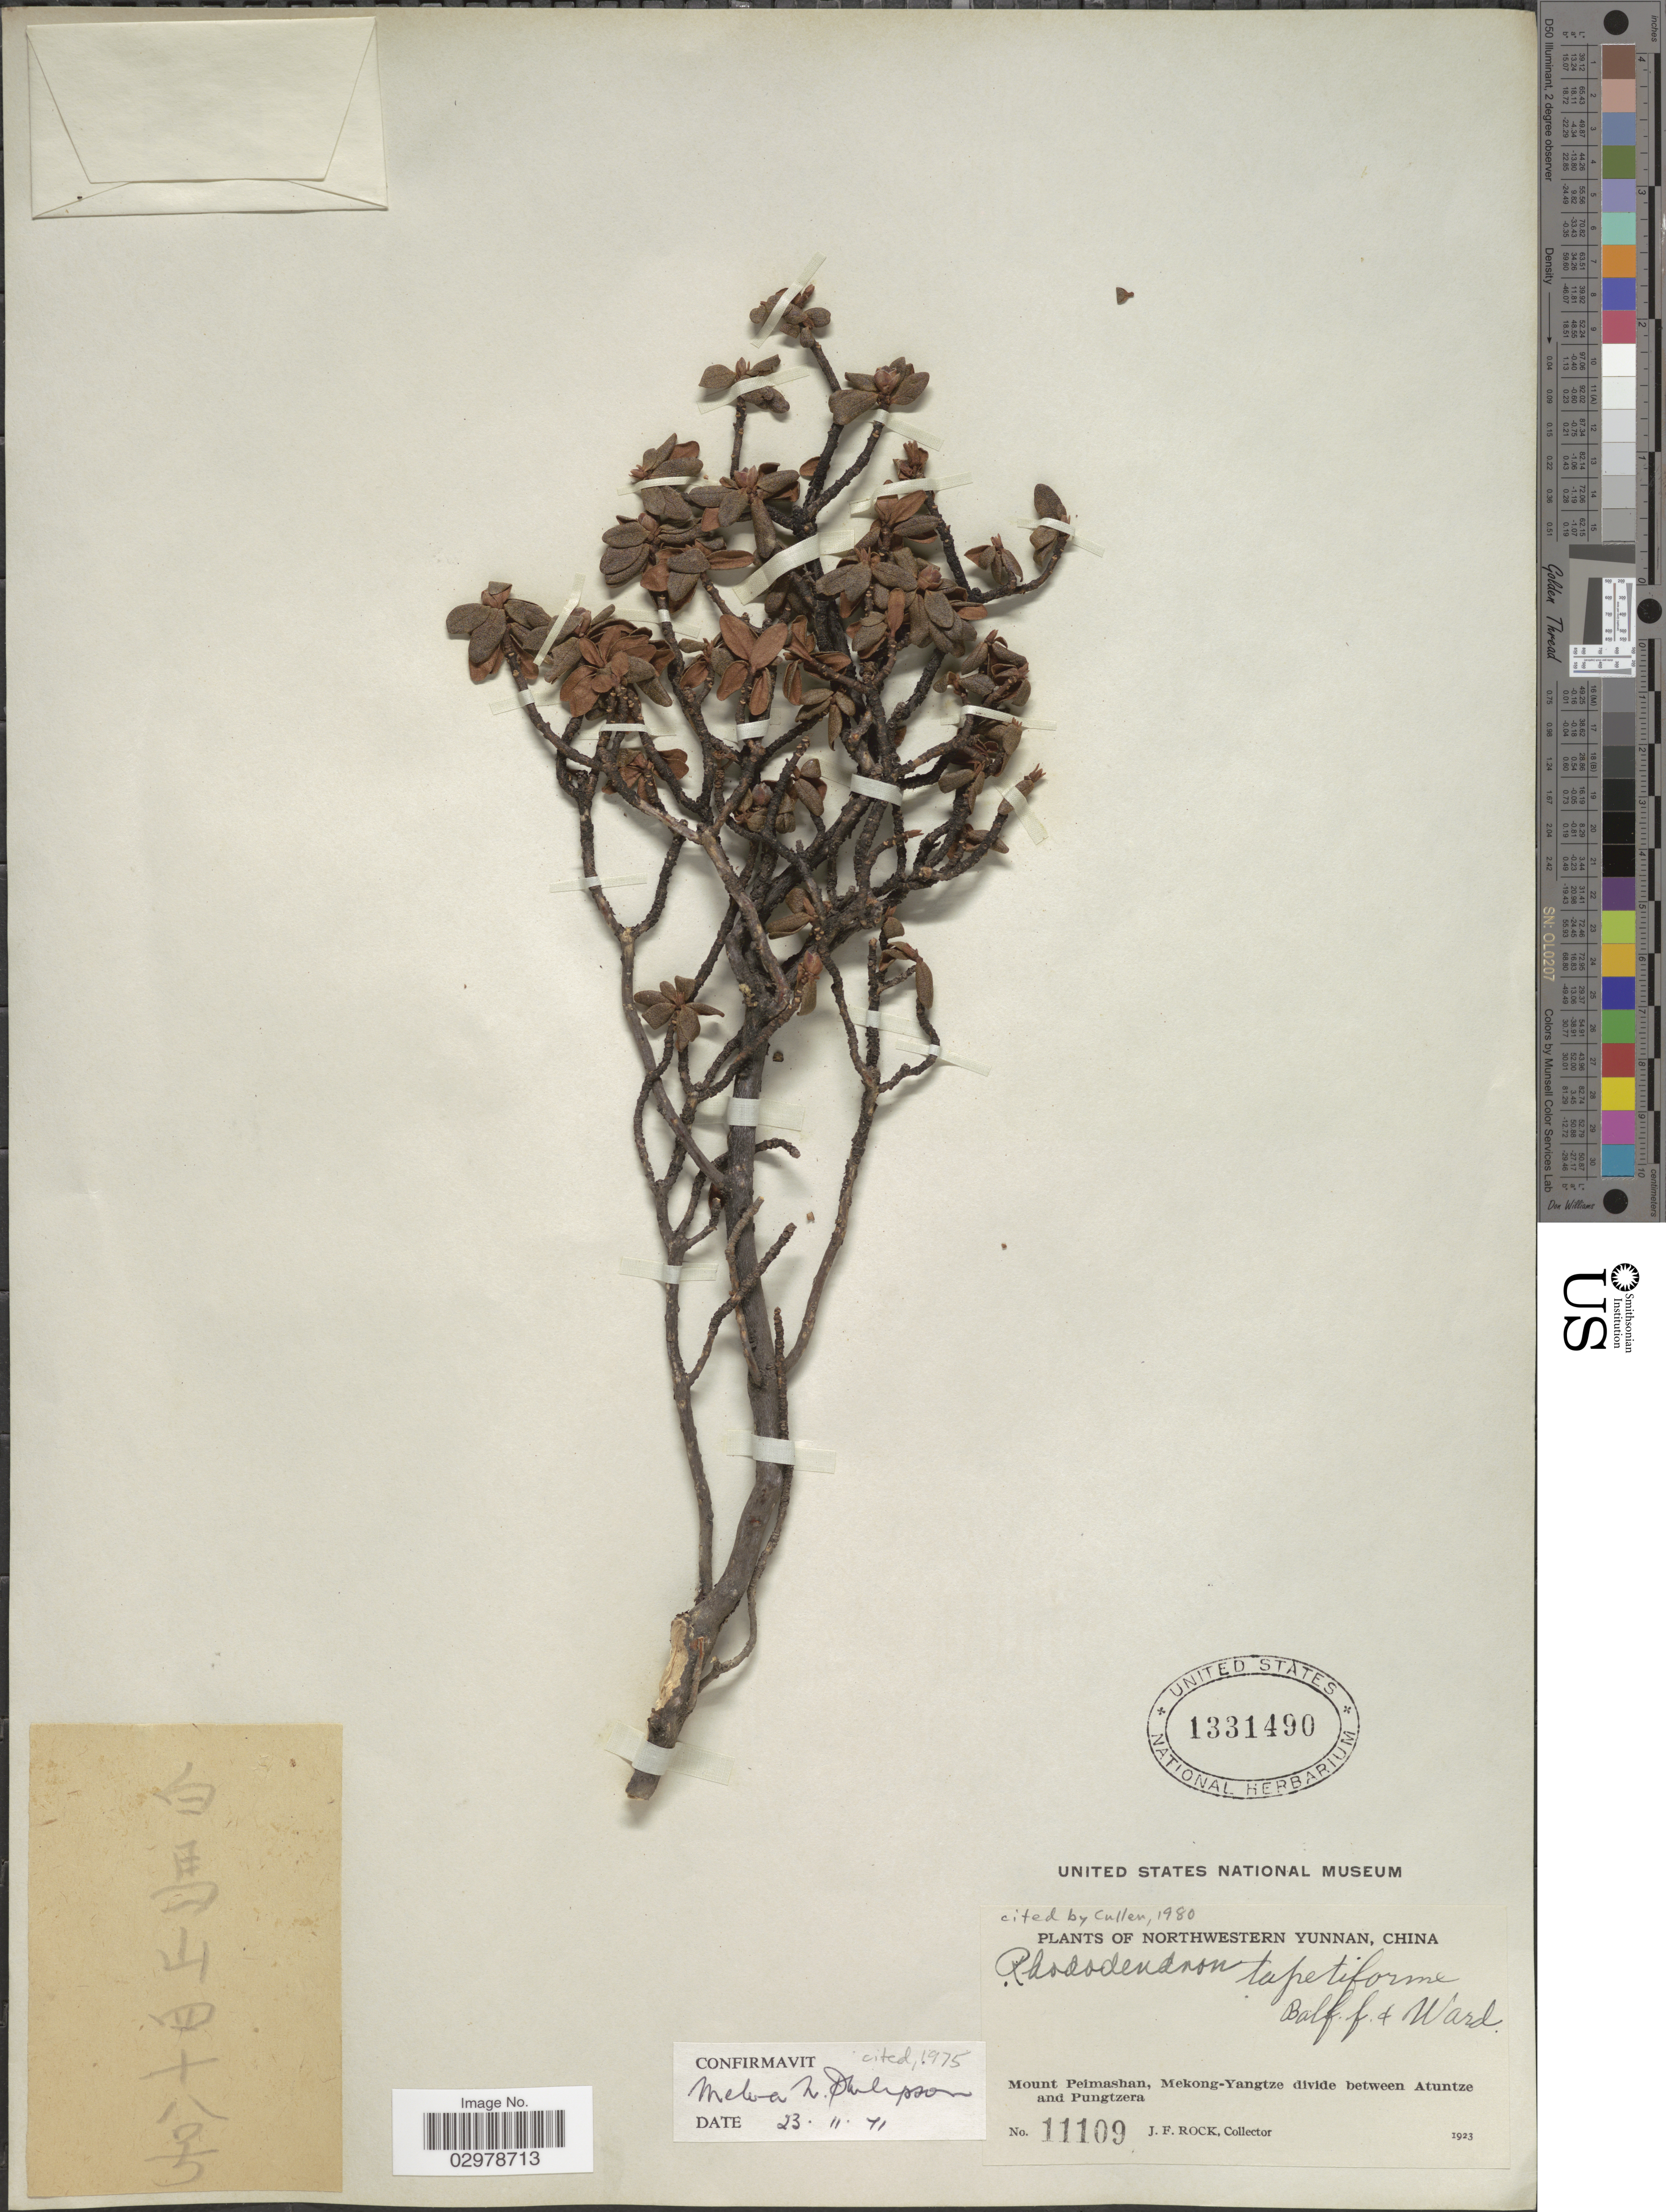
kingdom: Plantae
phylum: Tracheophyta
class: Magnoliopsida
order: Ericales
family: Ericaceae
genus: Rhododendron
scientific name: Rhododendron tapetiforme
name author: Balf. f. & Kingdon-Ward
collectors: J. Rock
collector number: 11109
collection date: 1923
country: China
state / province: Yunnan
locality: Northwestern Yunnan. Mount Peimashan, Mekong-Yangtze divide between Atuntze and Pungtzera.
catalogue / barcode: US 1331490